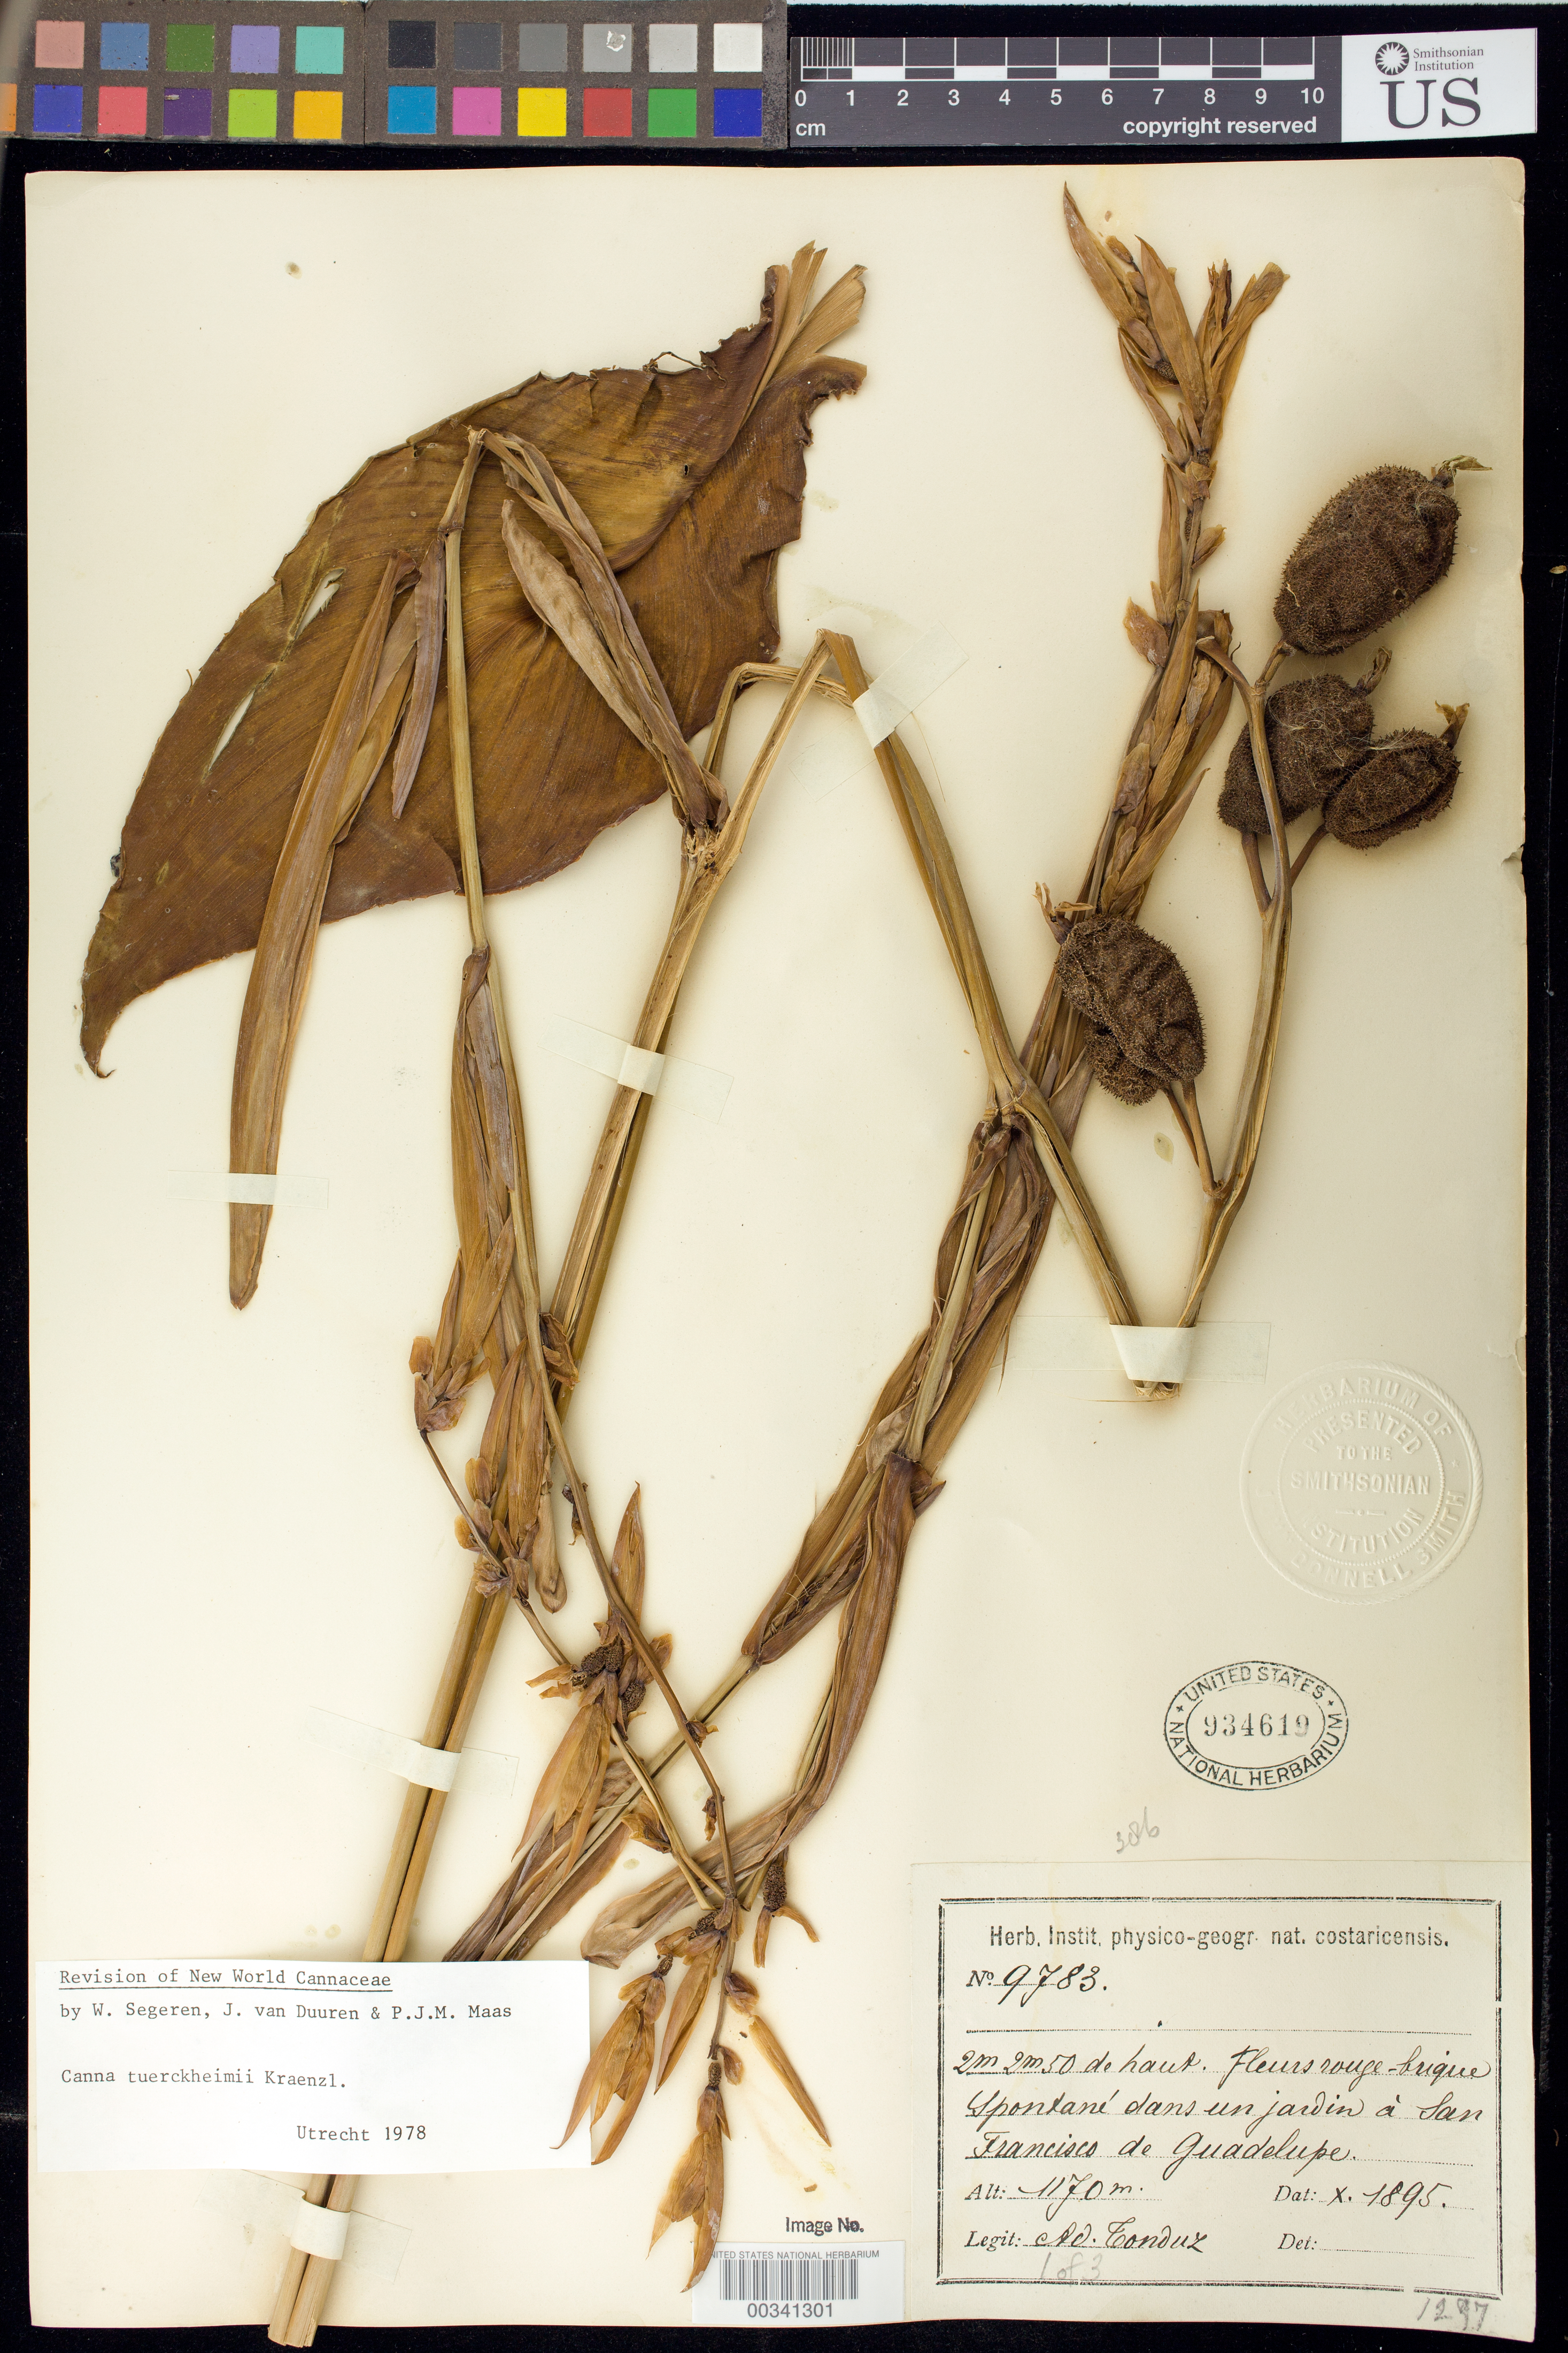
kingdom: Plantae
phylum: Tracheophyta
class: Liliopsida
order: Zingiberales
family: Cannaceae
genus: Canna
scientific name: Canna tuerckheimii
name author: Kraenzl. in Engl.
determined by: Segeren, W.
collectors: A. Tonduz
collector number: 9783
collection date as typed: Oct 1895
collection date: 1895-10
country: Costa Rica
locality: Spontane dans un jardin a San Francisco de Guadalupe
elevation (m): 1170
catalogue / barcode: US 934619